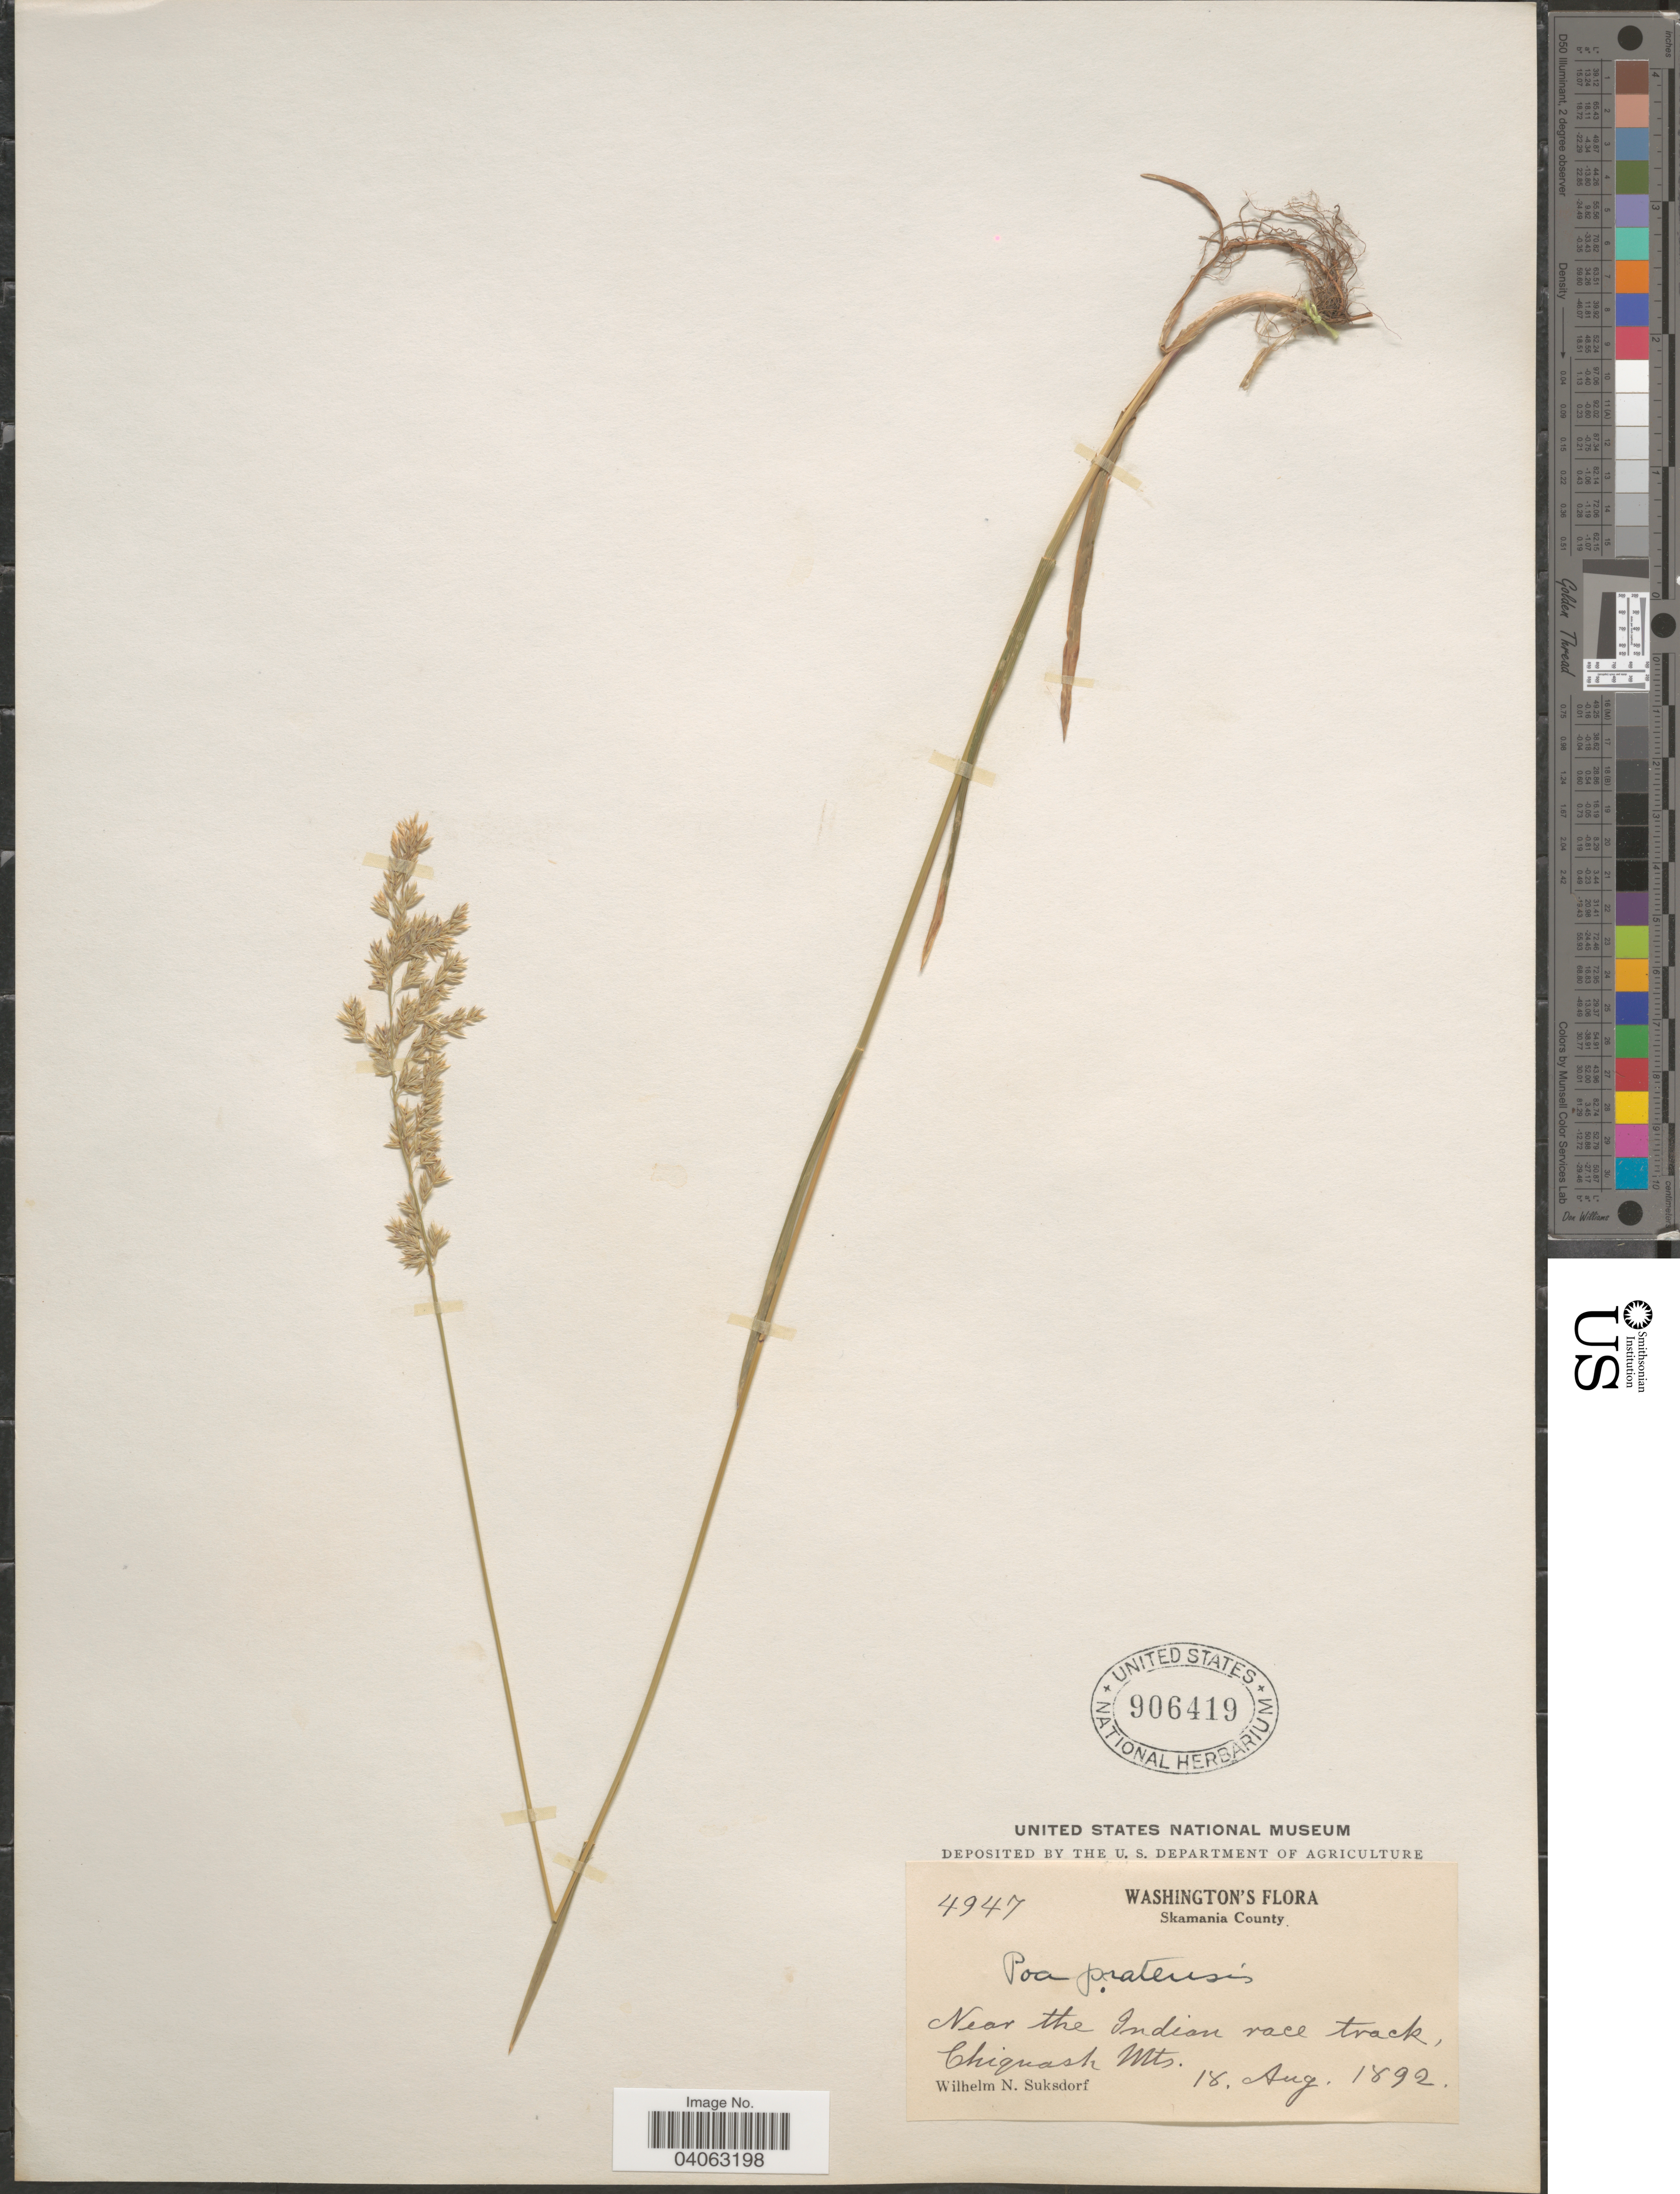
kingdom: Plantae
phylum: Tracheophyta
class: Liliopsida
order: Poales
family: Poaceae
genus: Poa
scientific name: Poa pratensis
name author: L.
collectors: W. N. Suksdorf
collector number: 4947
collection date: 1892-08-18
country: United States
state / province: Washington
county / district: Skamania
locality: Skamania County. Near the Indian race track, Chiquash Mts.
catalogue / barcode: US 906419